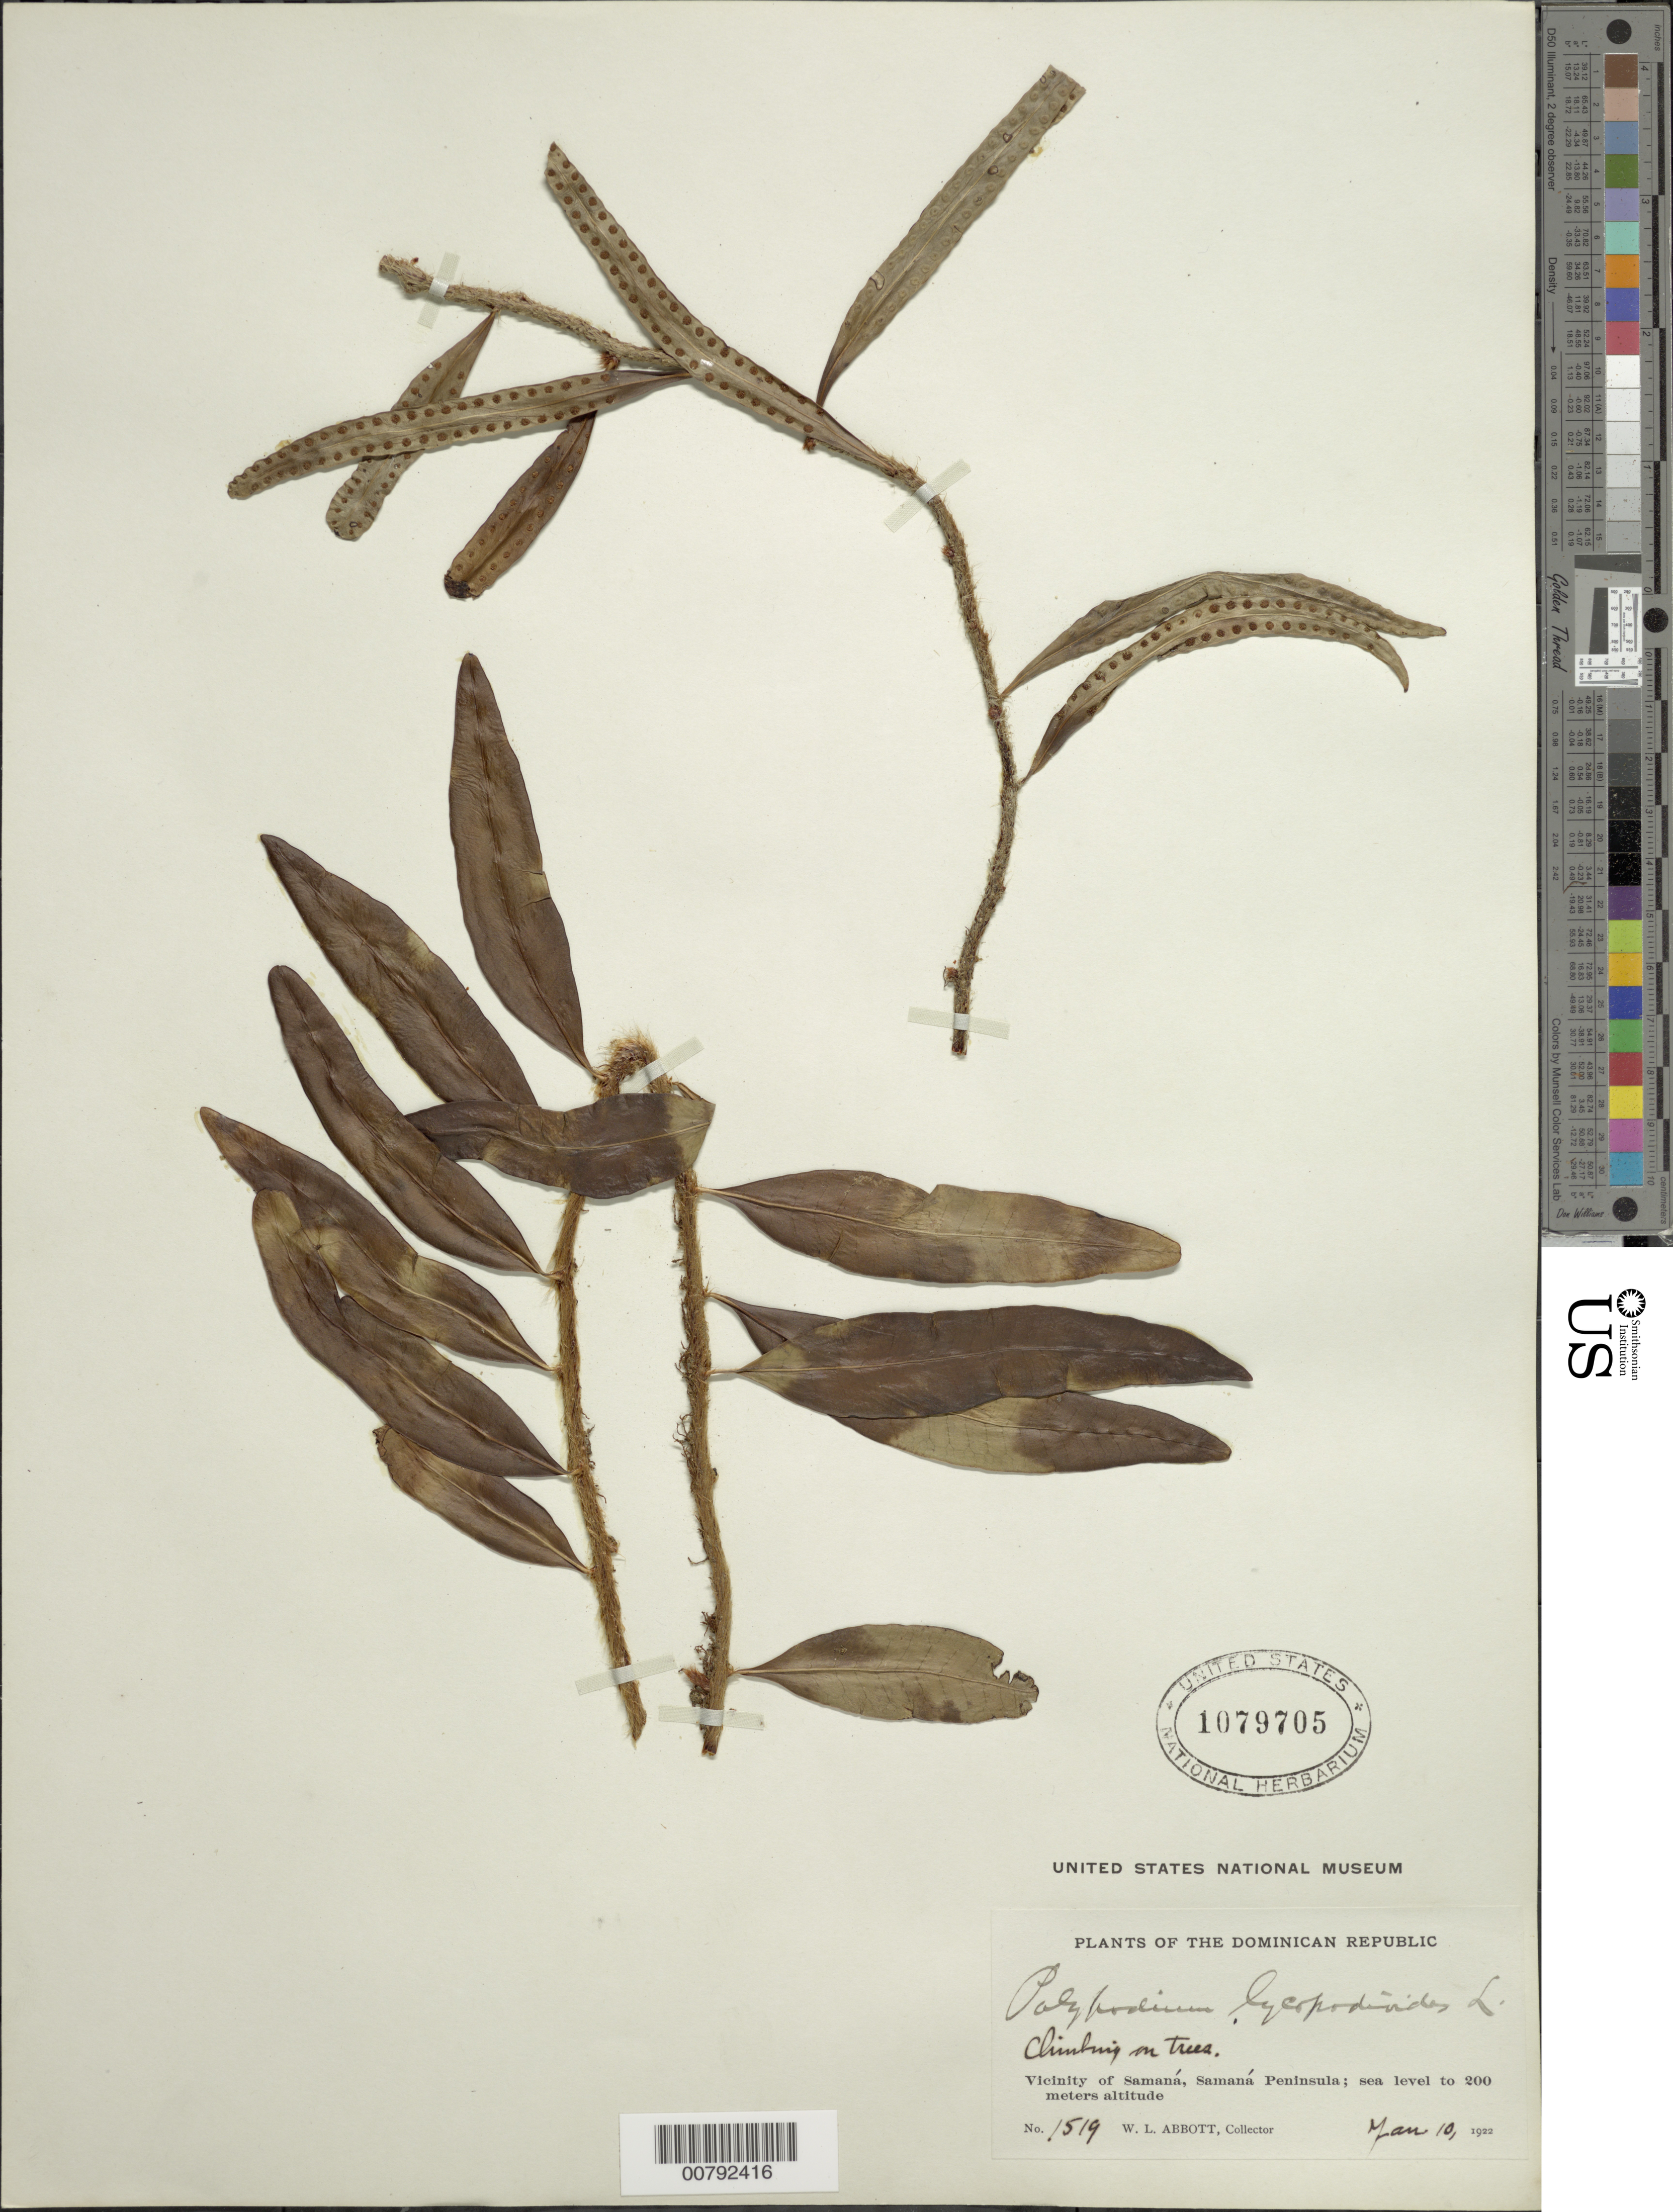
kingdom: Plantae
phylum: Tracheophyta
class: Polypodiopsida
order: Polypodiales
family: Polypodiaceae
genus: Microgramma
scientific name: Microgramma lycopodioides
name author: (L.) Copel.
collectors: W. L. Abbott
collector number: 1519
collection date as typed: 10 Jan 1922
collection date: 1922-01-10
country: Dominican Republic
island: Hispaniola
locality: Samaná, Samaná Peninsula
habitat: On trees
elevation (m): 0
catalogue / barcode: US 1079705